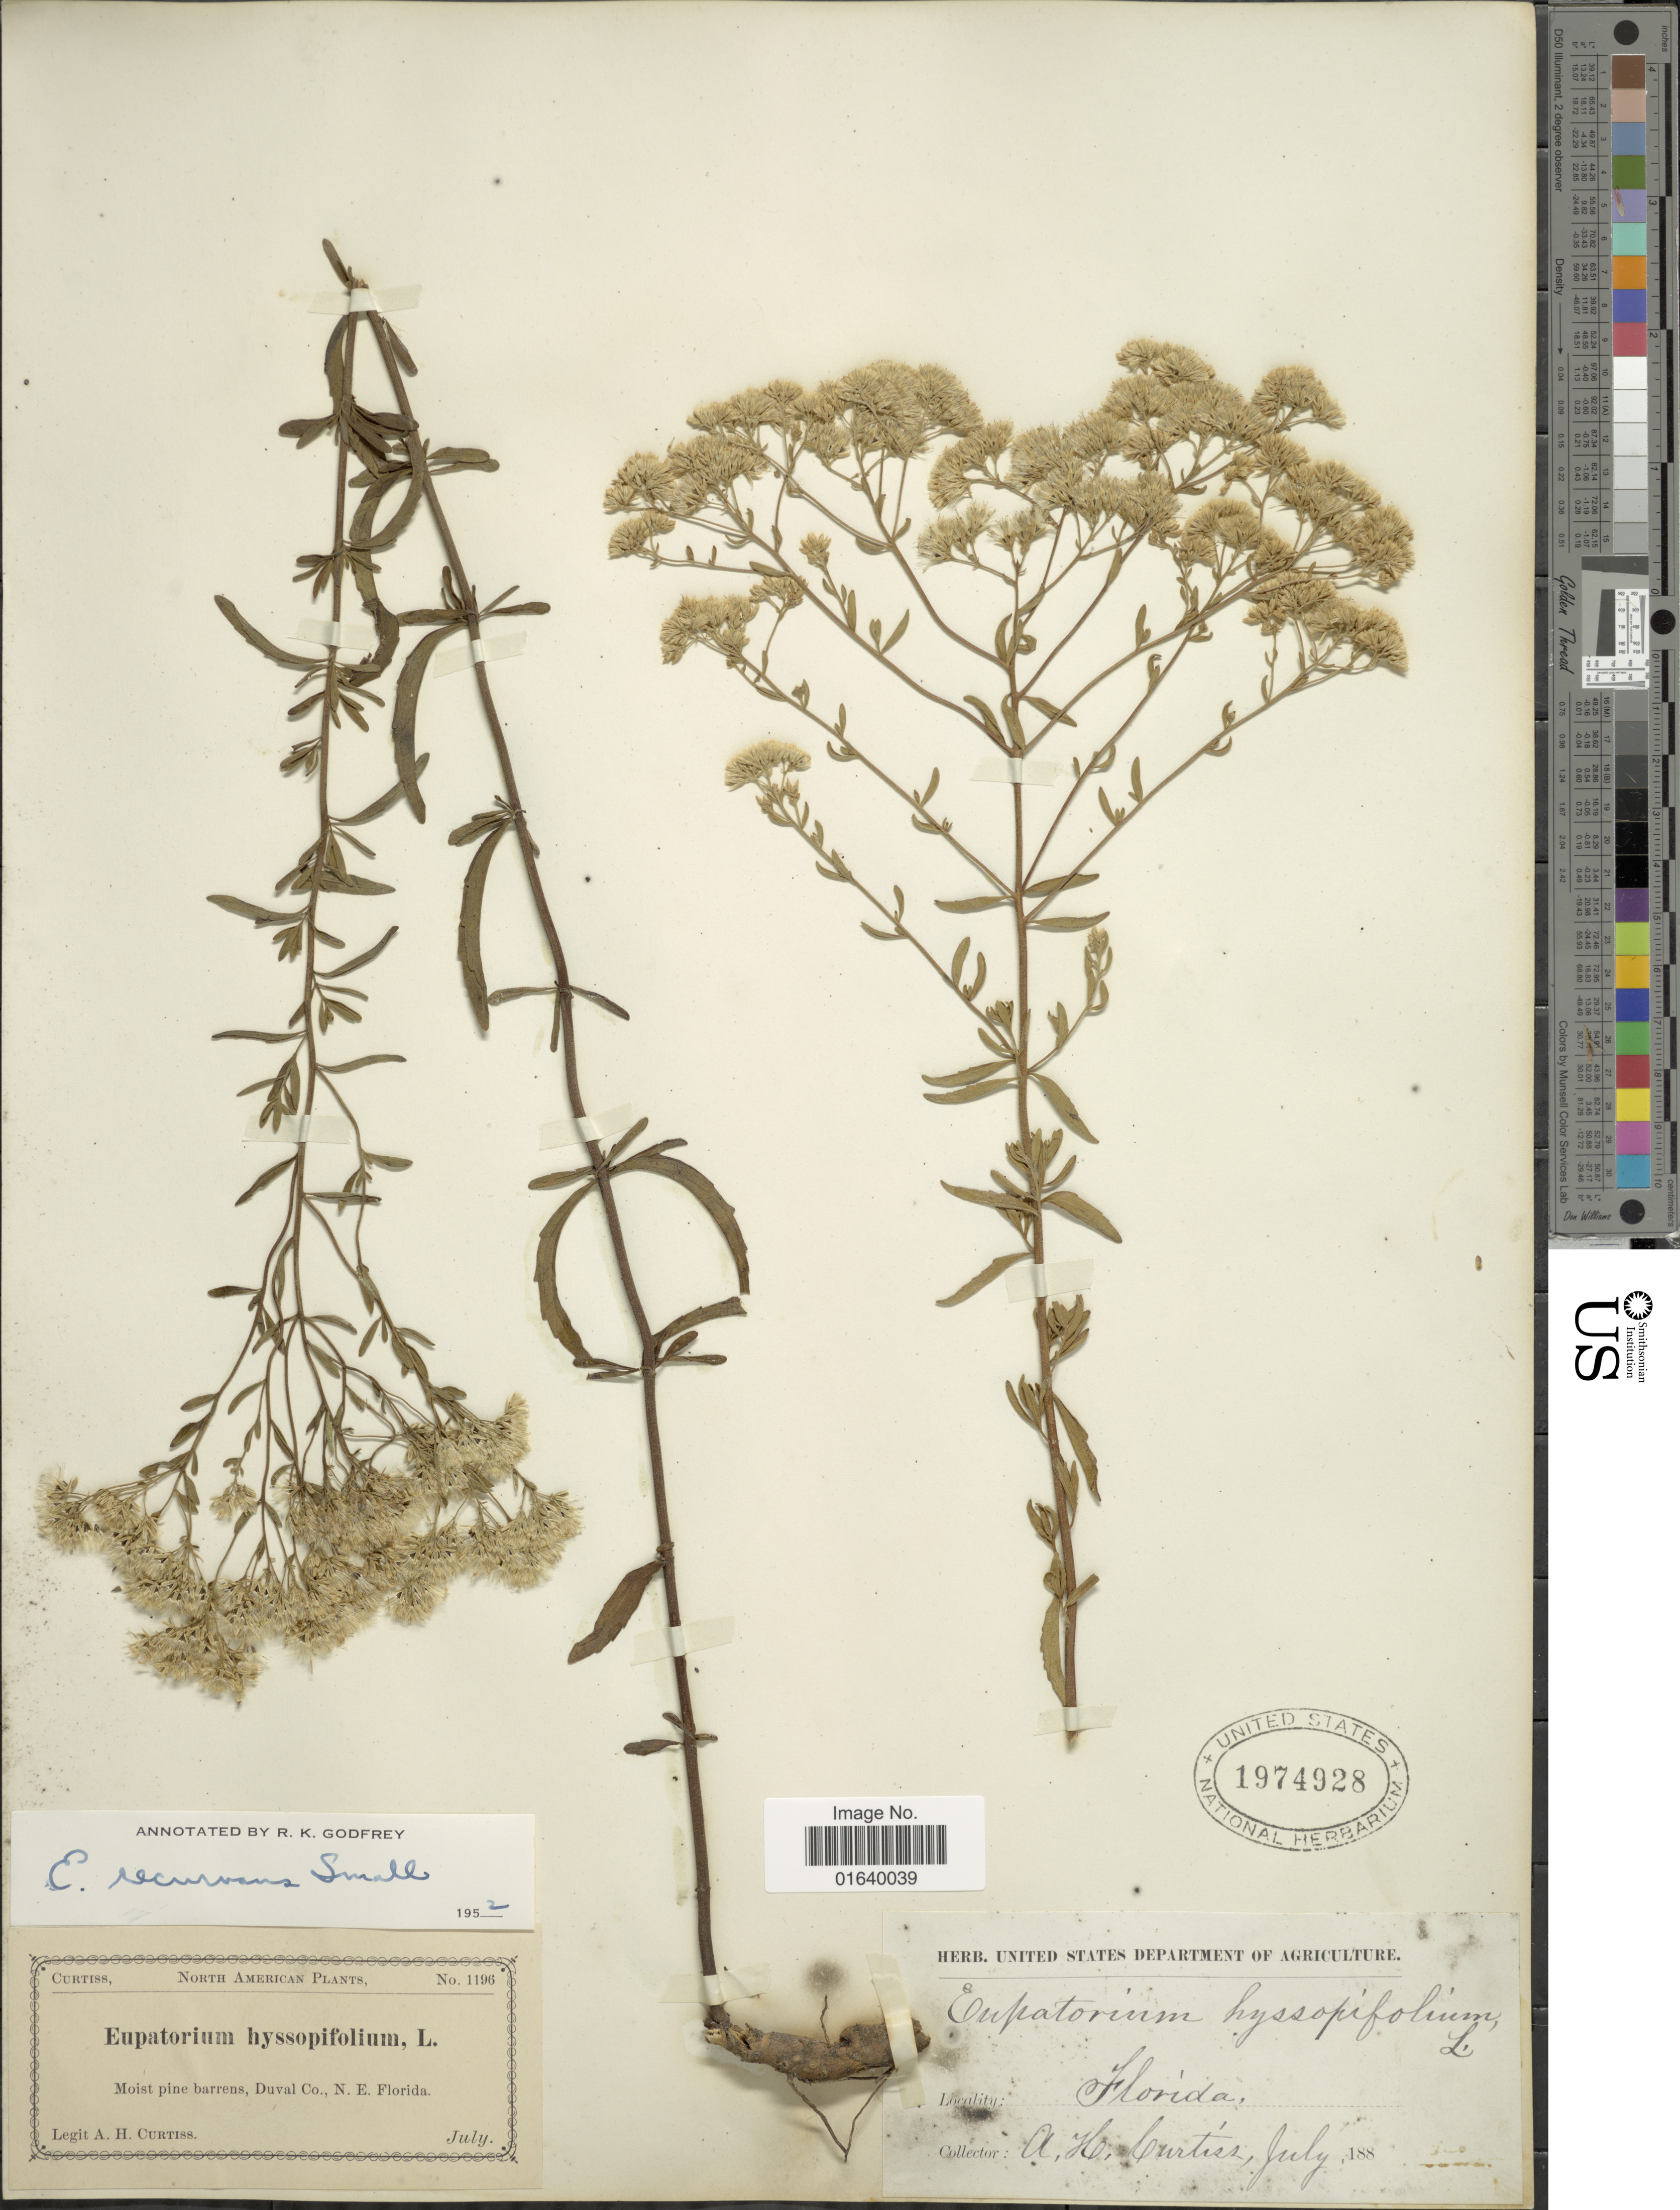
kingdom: Plantae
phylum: Tracheophyta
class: Magnoliopsida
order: Asterales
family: Asteraceae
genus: Eupatorium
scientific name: Eupatorium recurvans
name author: Small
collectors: A. H. Curtiss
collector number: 1196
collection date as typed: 07/188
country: United States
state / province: Florida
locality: North American, N.E. Florida, Moist pine bareens, Duvall Co.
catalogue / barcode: US 1974928